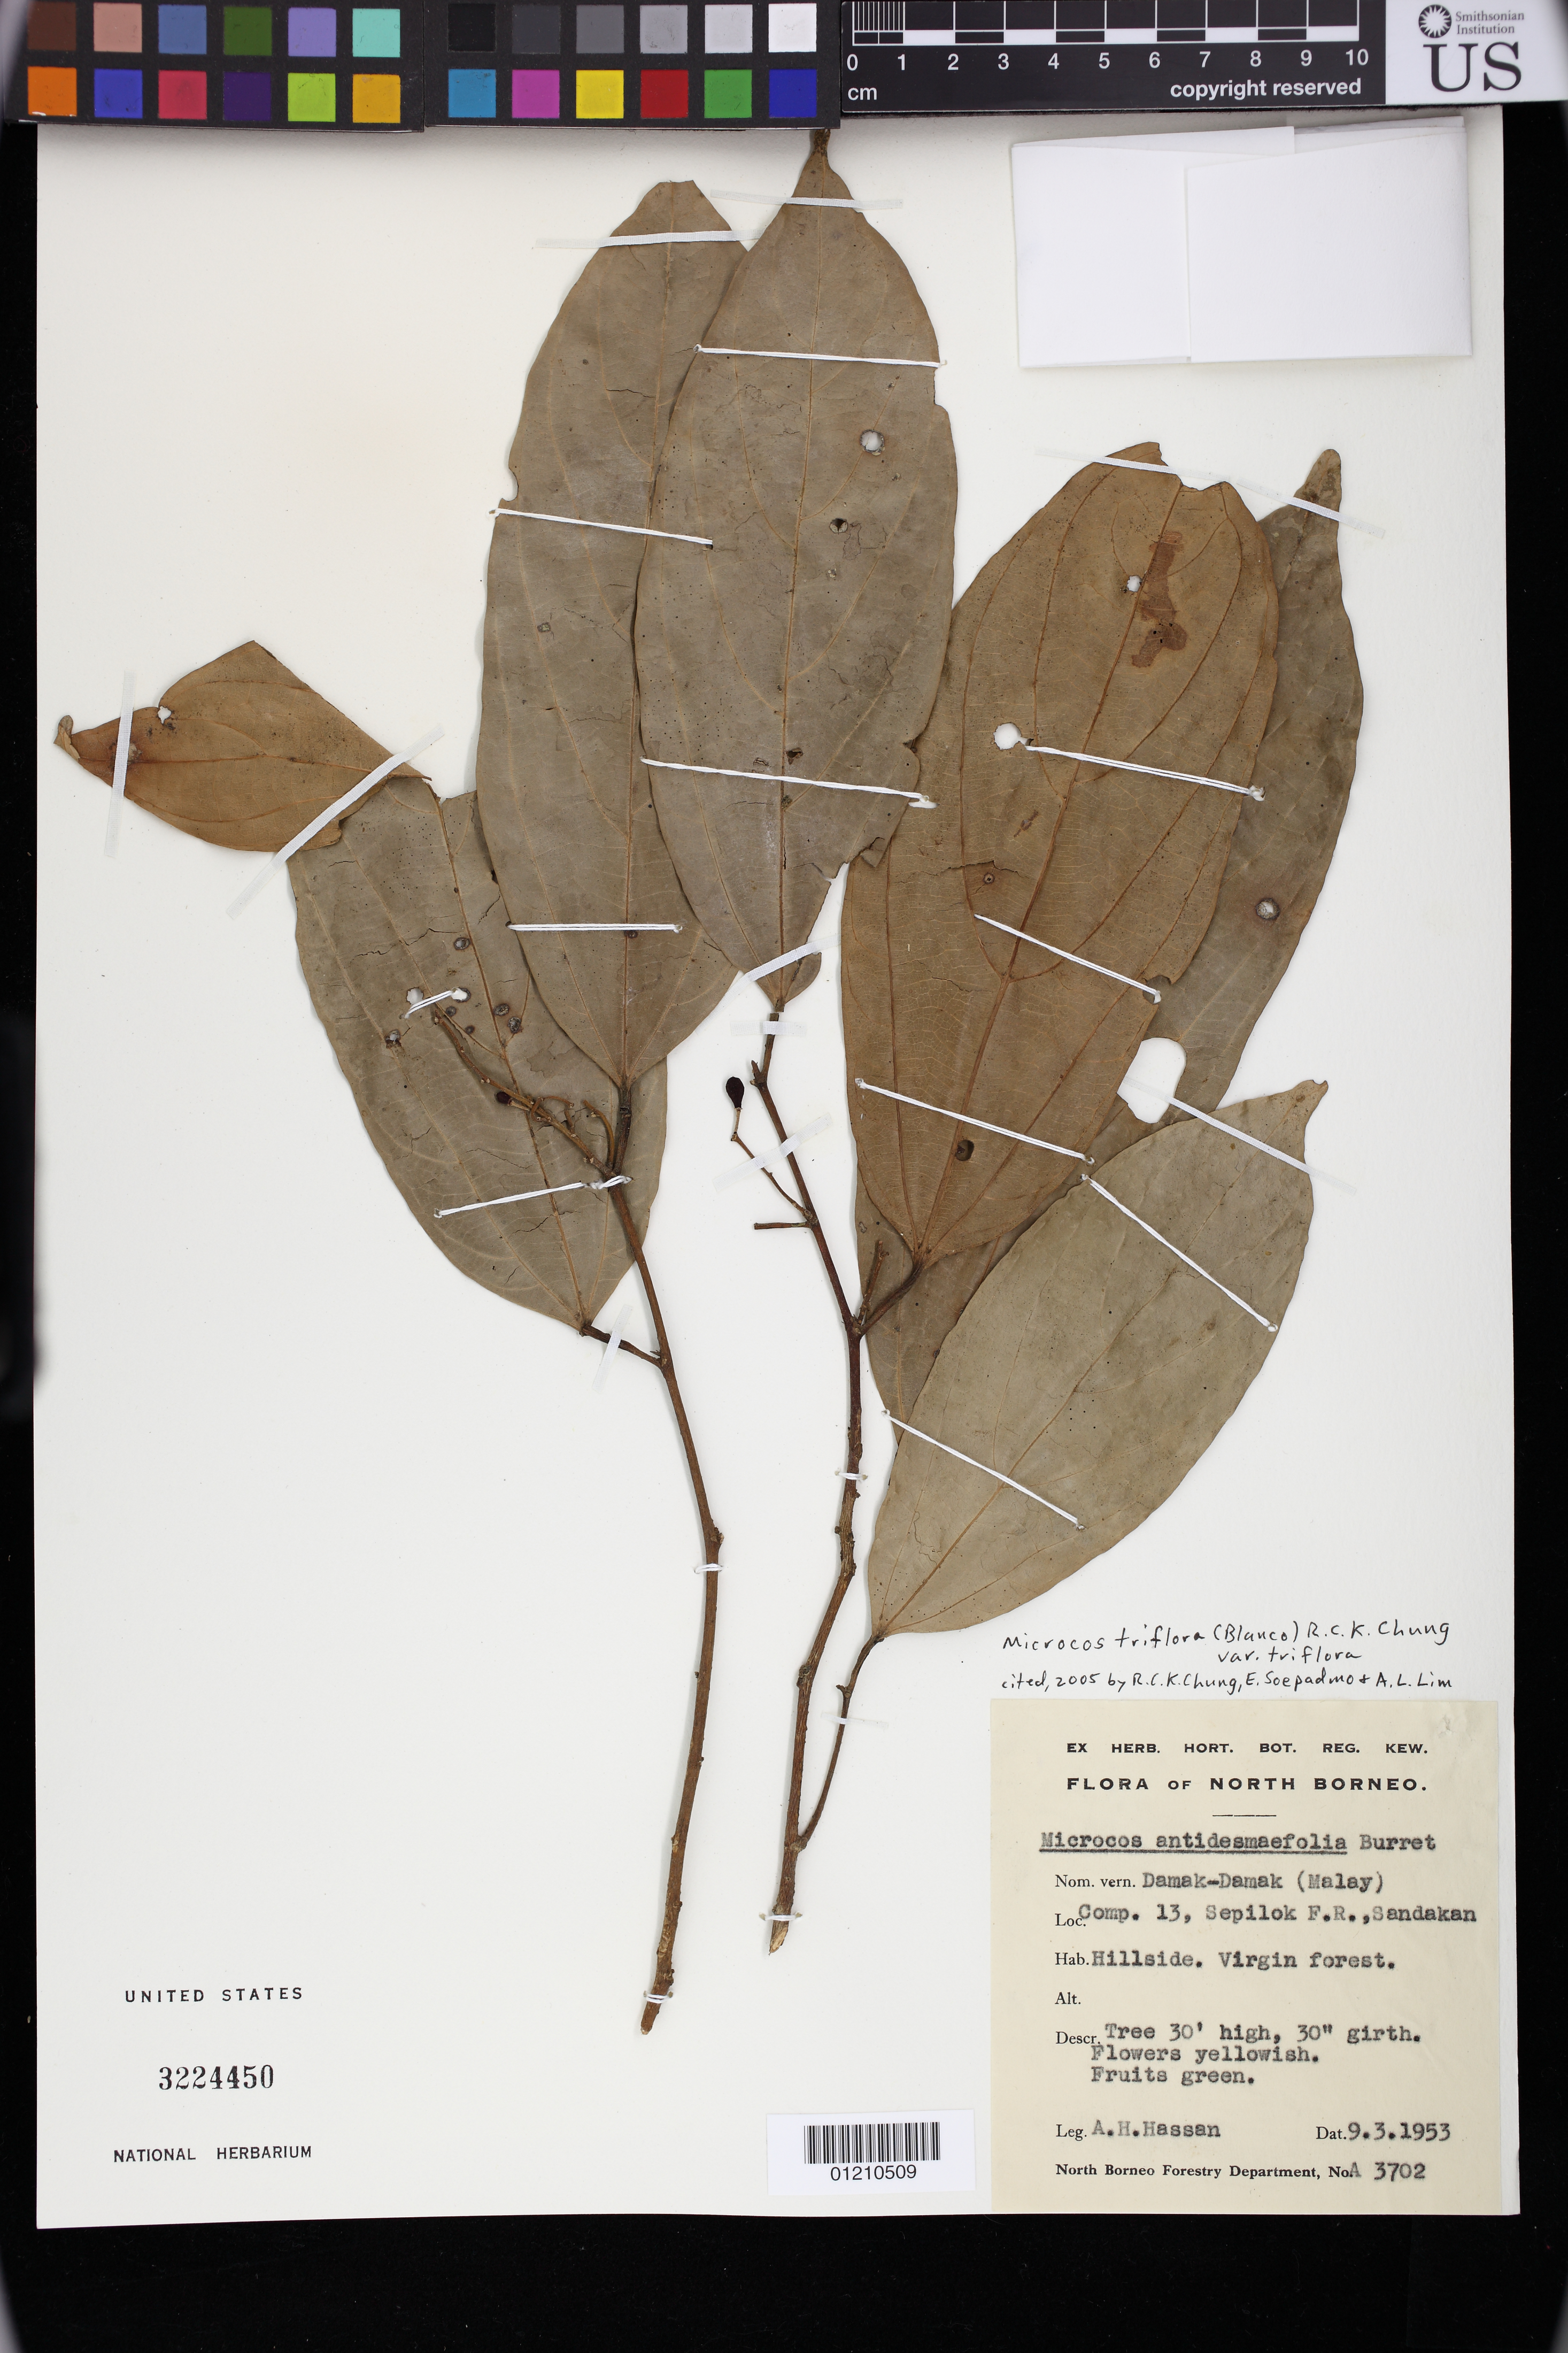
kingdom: Plantae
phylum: Tracheophyta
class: Magnoliopsida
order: Malvales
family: Malvaceae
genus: Microcos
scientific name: Microcos triflora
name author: (Blanco) R.C.K. Chung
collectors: A. Hassan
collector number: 3702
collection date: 1953-09-03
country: Malaysia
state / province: Sabah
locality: Comp. 13, Sepilok F.R., Sandakan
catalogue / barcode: US 3224450